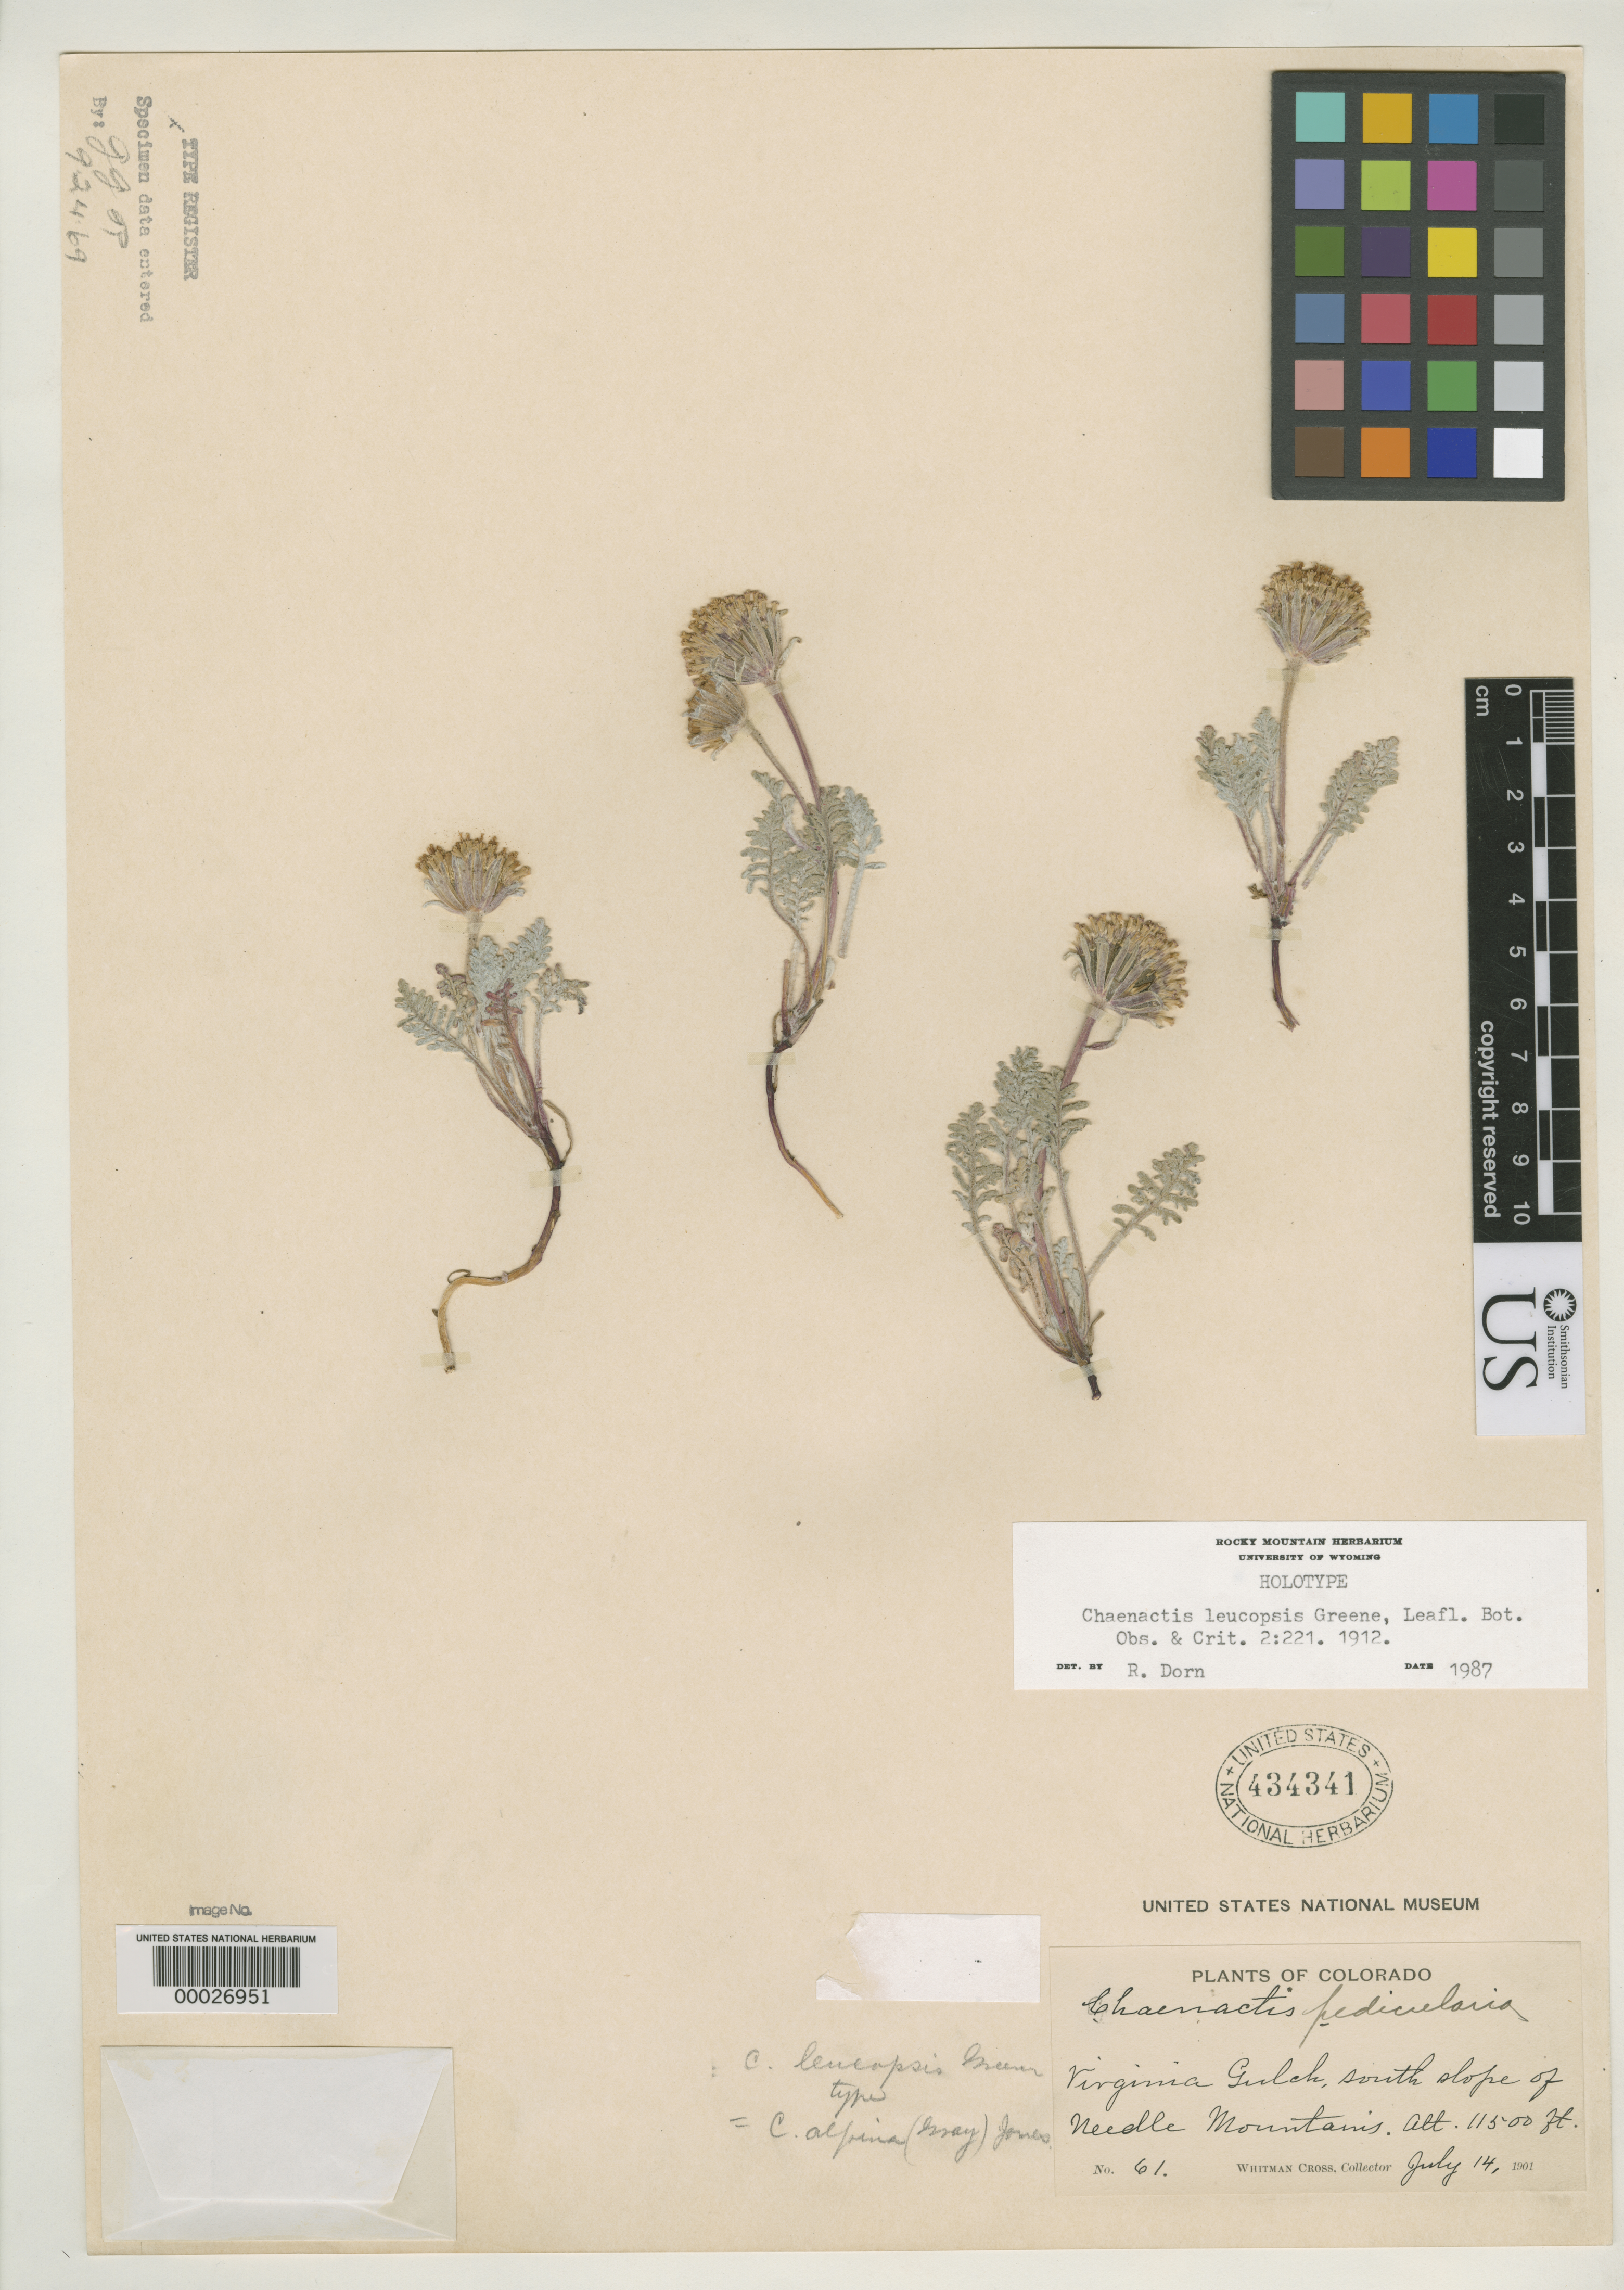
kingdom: Plantae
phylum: Tracheophyta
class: Magnoliopsida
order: Asterales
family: Asteraceae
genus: Chaenactis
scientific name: Chaenactis leucopsis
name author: Greene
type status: Holotype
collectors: W. Cross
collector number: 61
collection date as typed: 14 Jul 1901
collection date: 1901-07-14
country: United States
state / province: Colorado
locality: Virginai gulch, S slope of Needle Mountains.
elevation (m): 351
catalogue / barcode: US 434341